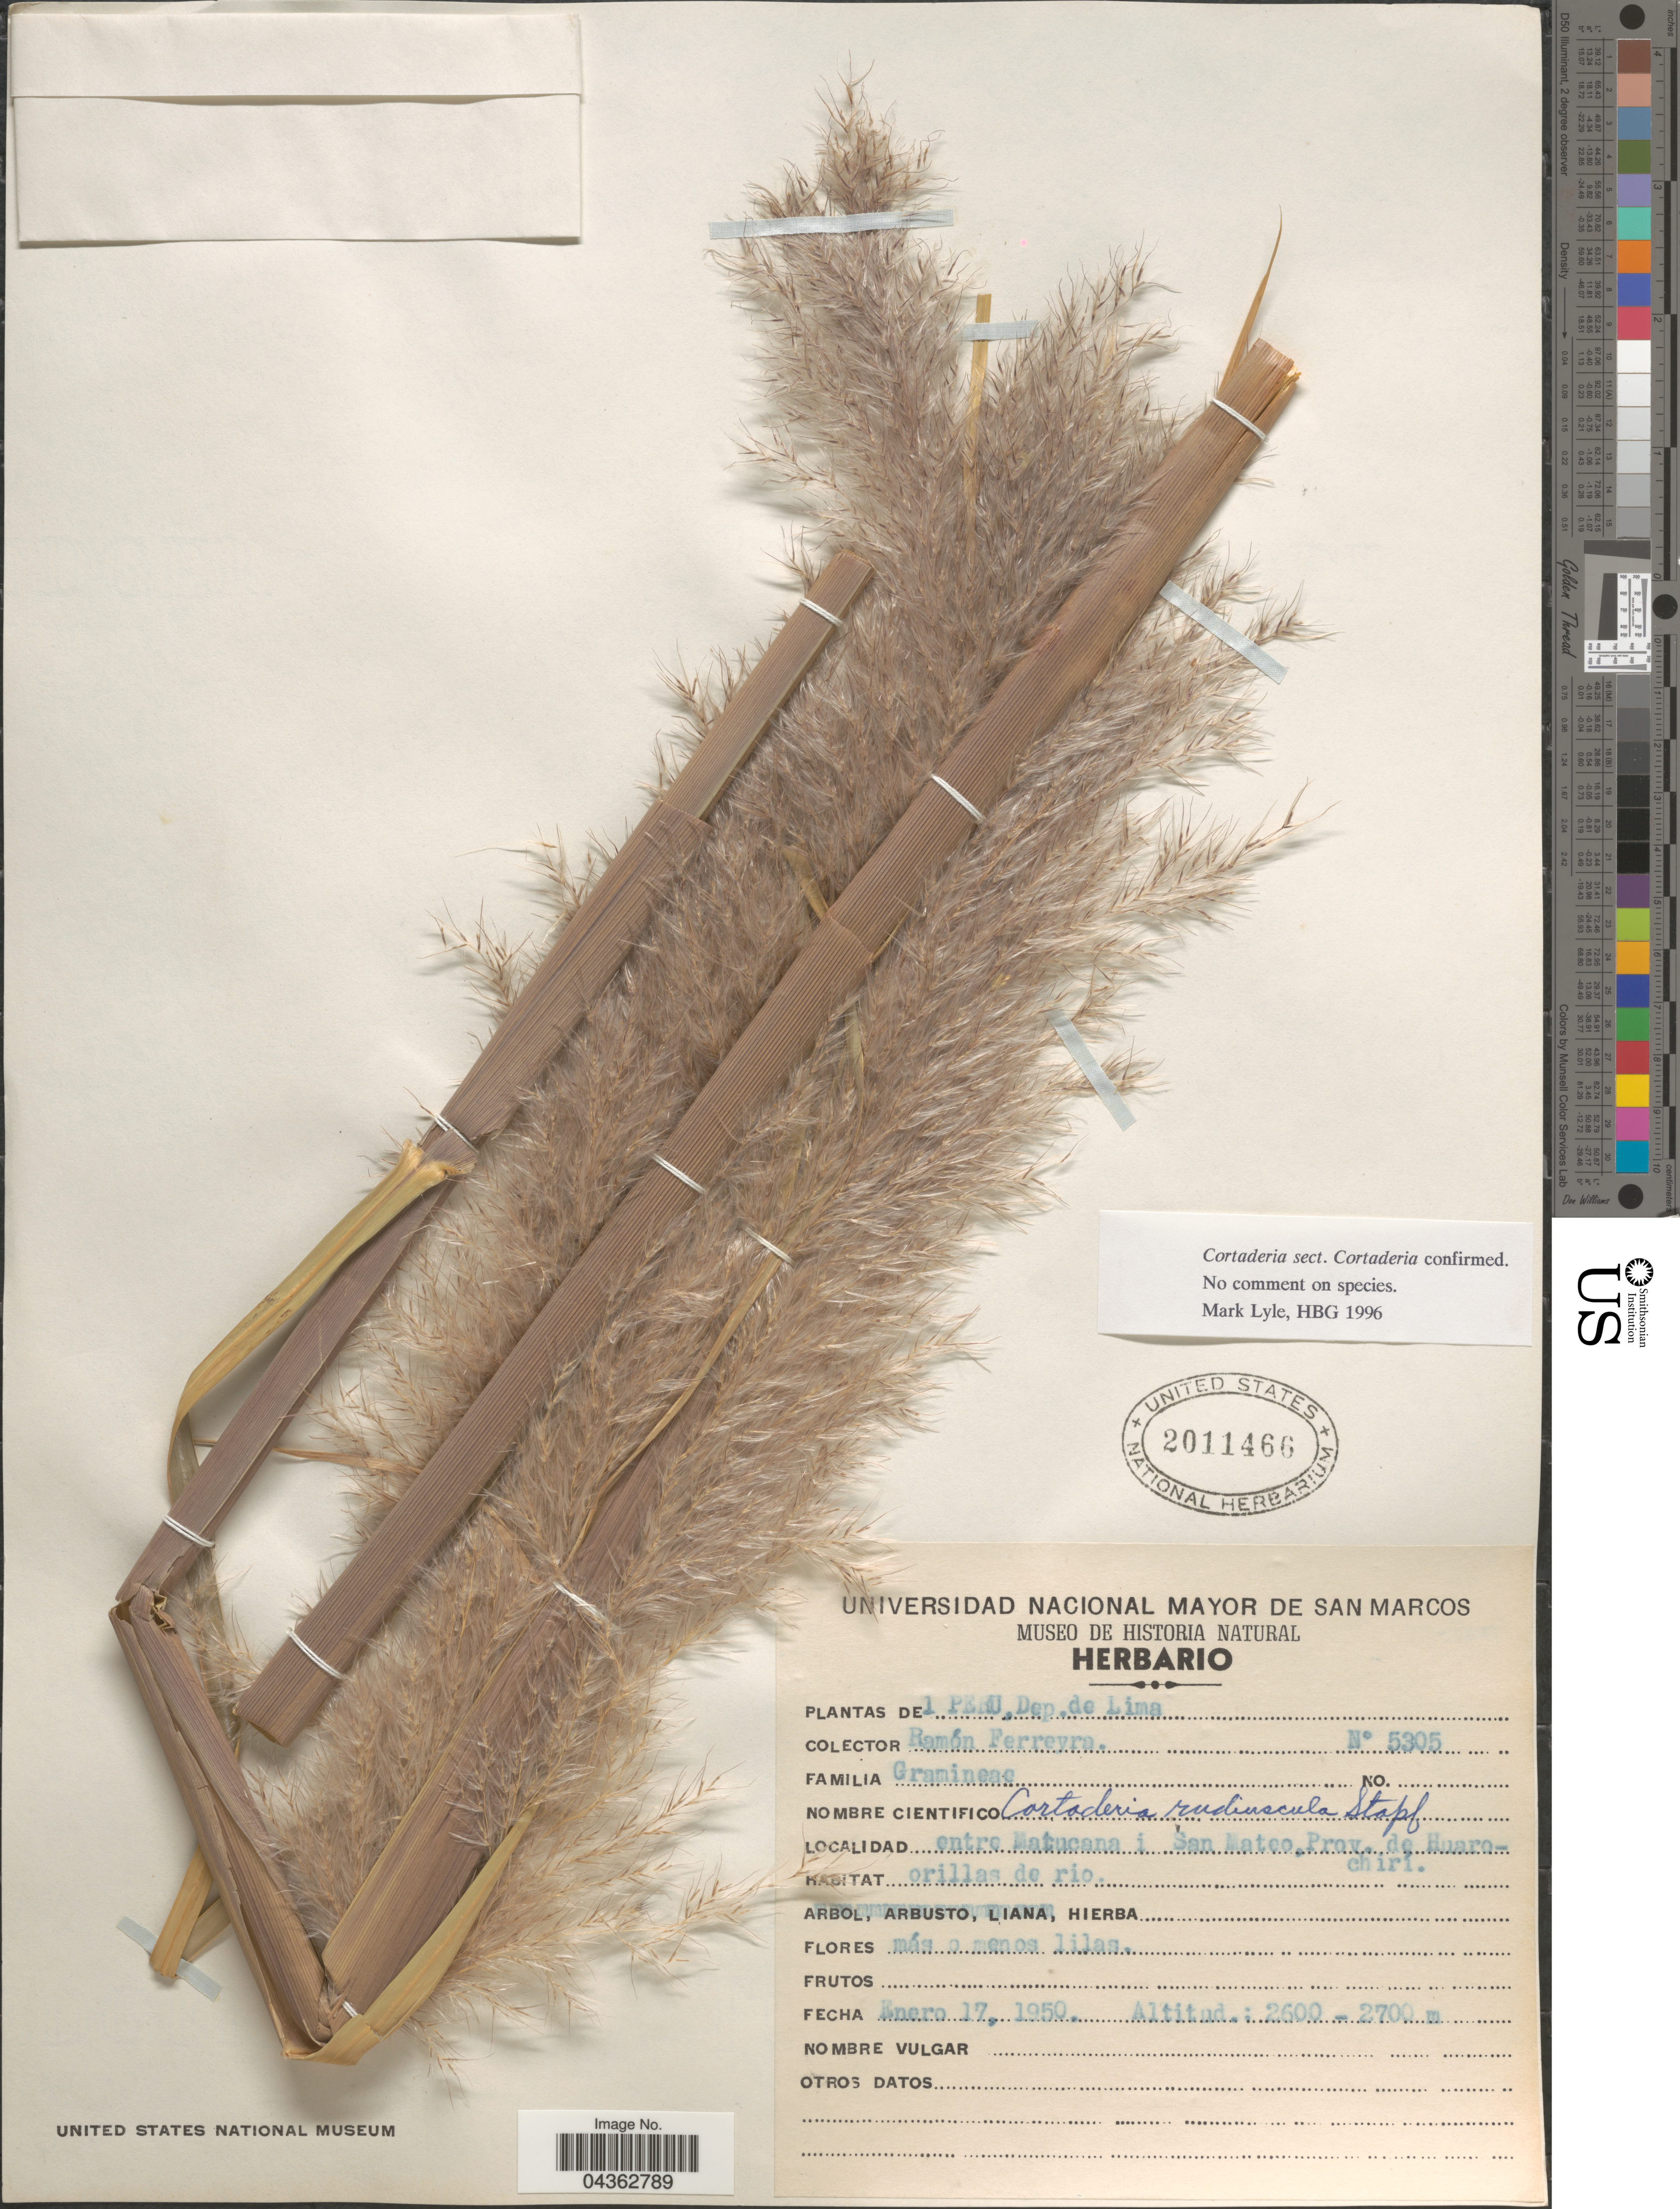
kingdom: Plantae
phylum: Tracheophyta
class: Liliopsida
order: Poales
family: Poaceae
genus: Cortaderia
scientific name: Cortaderia rudiuscula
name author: Stapf in Gardner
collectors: R. A. Ferreyra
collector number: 5305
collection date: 1950-01-17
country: Peru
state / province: Lima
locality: Dep.de Lima. Entre Matucana i San Mateo. Prov. de Huarochiri.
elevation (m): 2600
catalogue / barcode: US 2011466